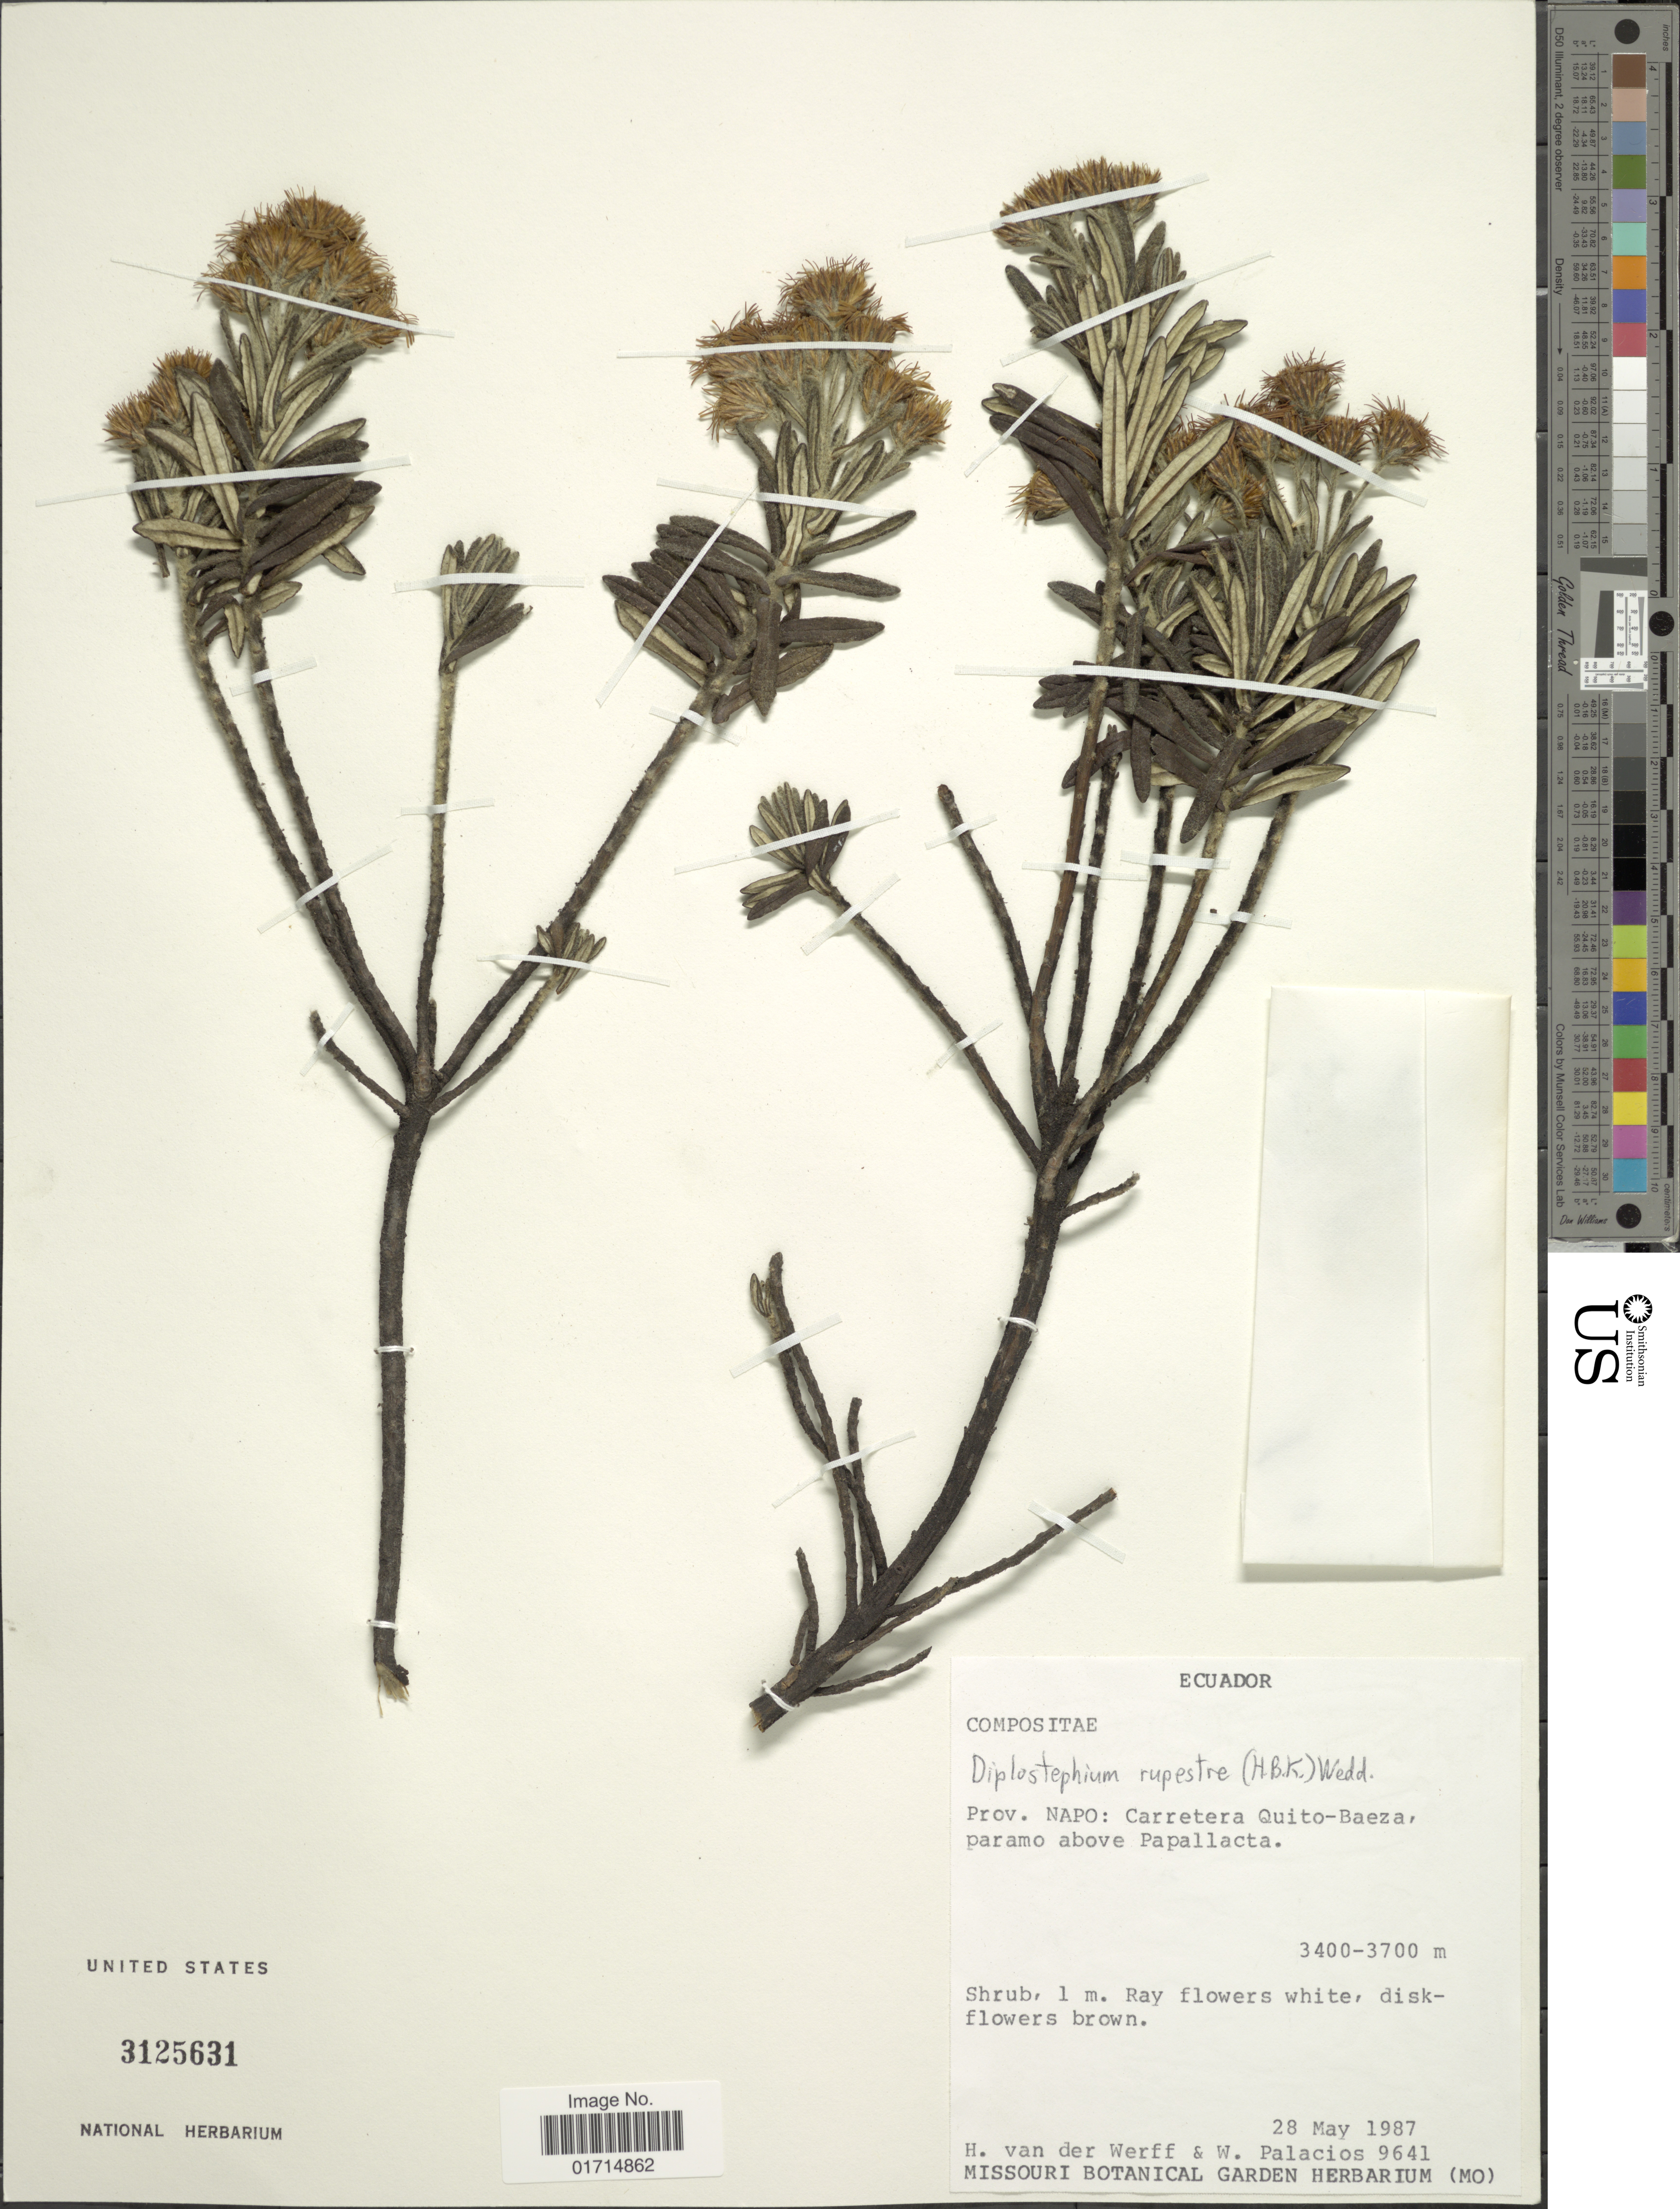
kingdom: Plantae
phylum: Tracheophyta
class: Magnoliopsida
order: Asterales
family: Asteraceae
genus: Diplostephium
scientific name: Diplostephium rupestre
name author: (Kunth) Wedd.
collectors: H. van der Werff & W. Palacios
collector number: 9641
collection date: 1987-05-28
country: Ecuador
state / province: Napo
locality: Ecuador. Prov. Napo: Carretera Quito-Baeza, paramo above Papallacta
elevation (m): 3400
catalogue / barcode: US 3125631